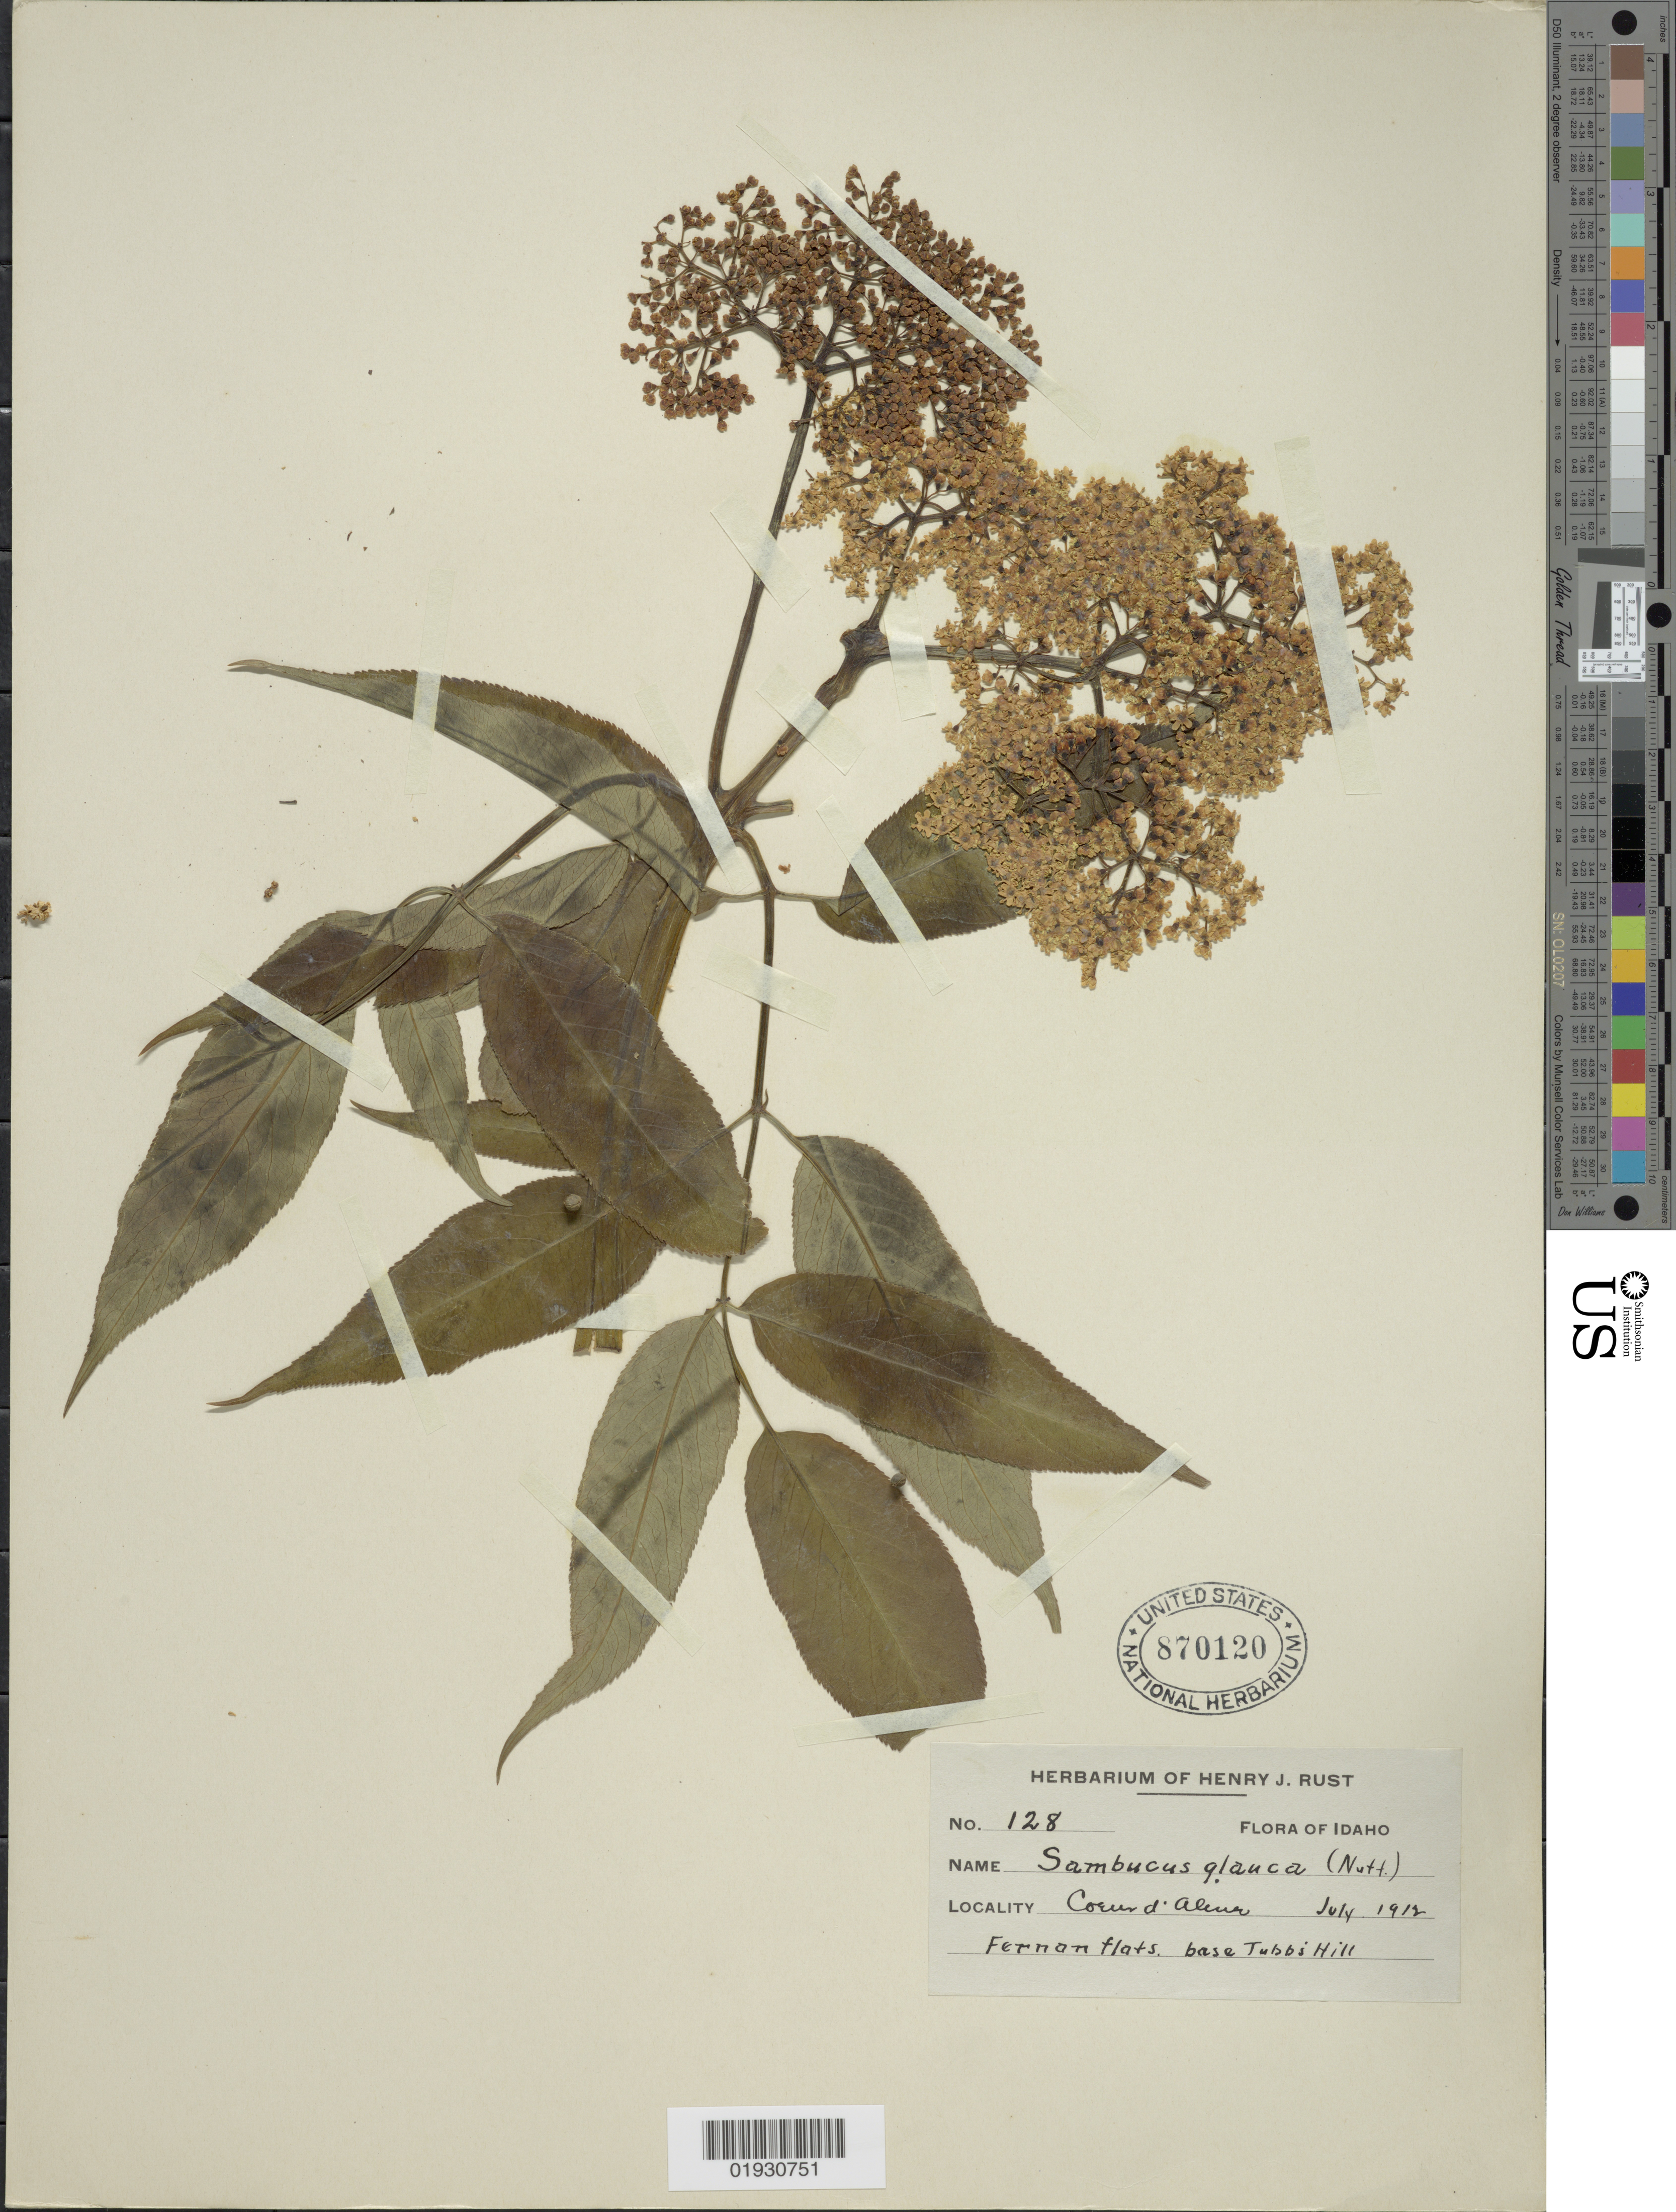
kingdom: Plantae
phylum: Tracheophyta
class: Magnoliopsida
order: Dipsacales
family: Viburnaceae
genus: Sambucus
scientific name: Sambucus cerulea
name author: Raf.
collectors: H. J. Rust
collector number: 128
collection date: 1912-07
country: United States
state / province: Idaho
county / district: Kootenai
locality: Coeur d'Alene, Fernan flats, base Tubb's Hill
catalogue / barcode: US 870120